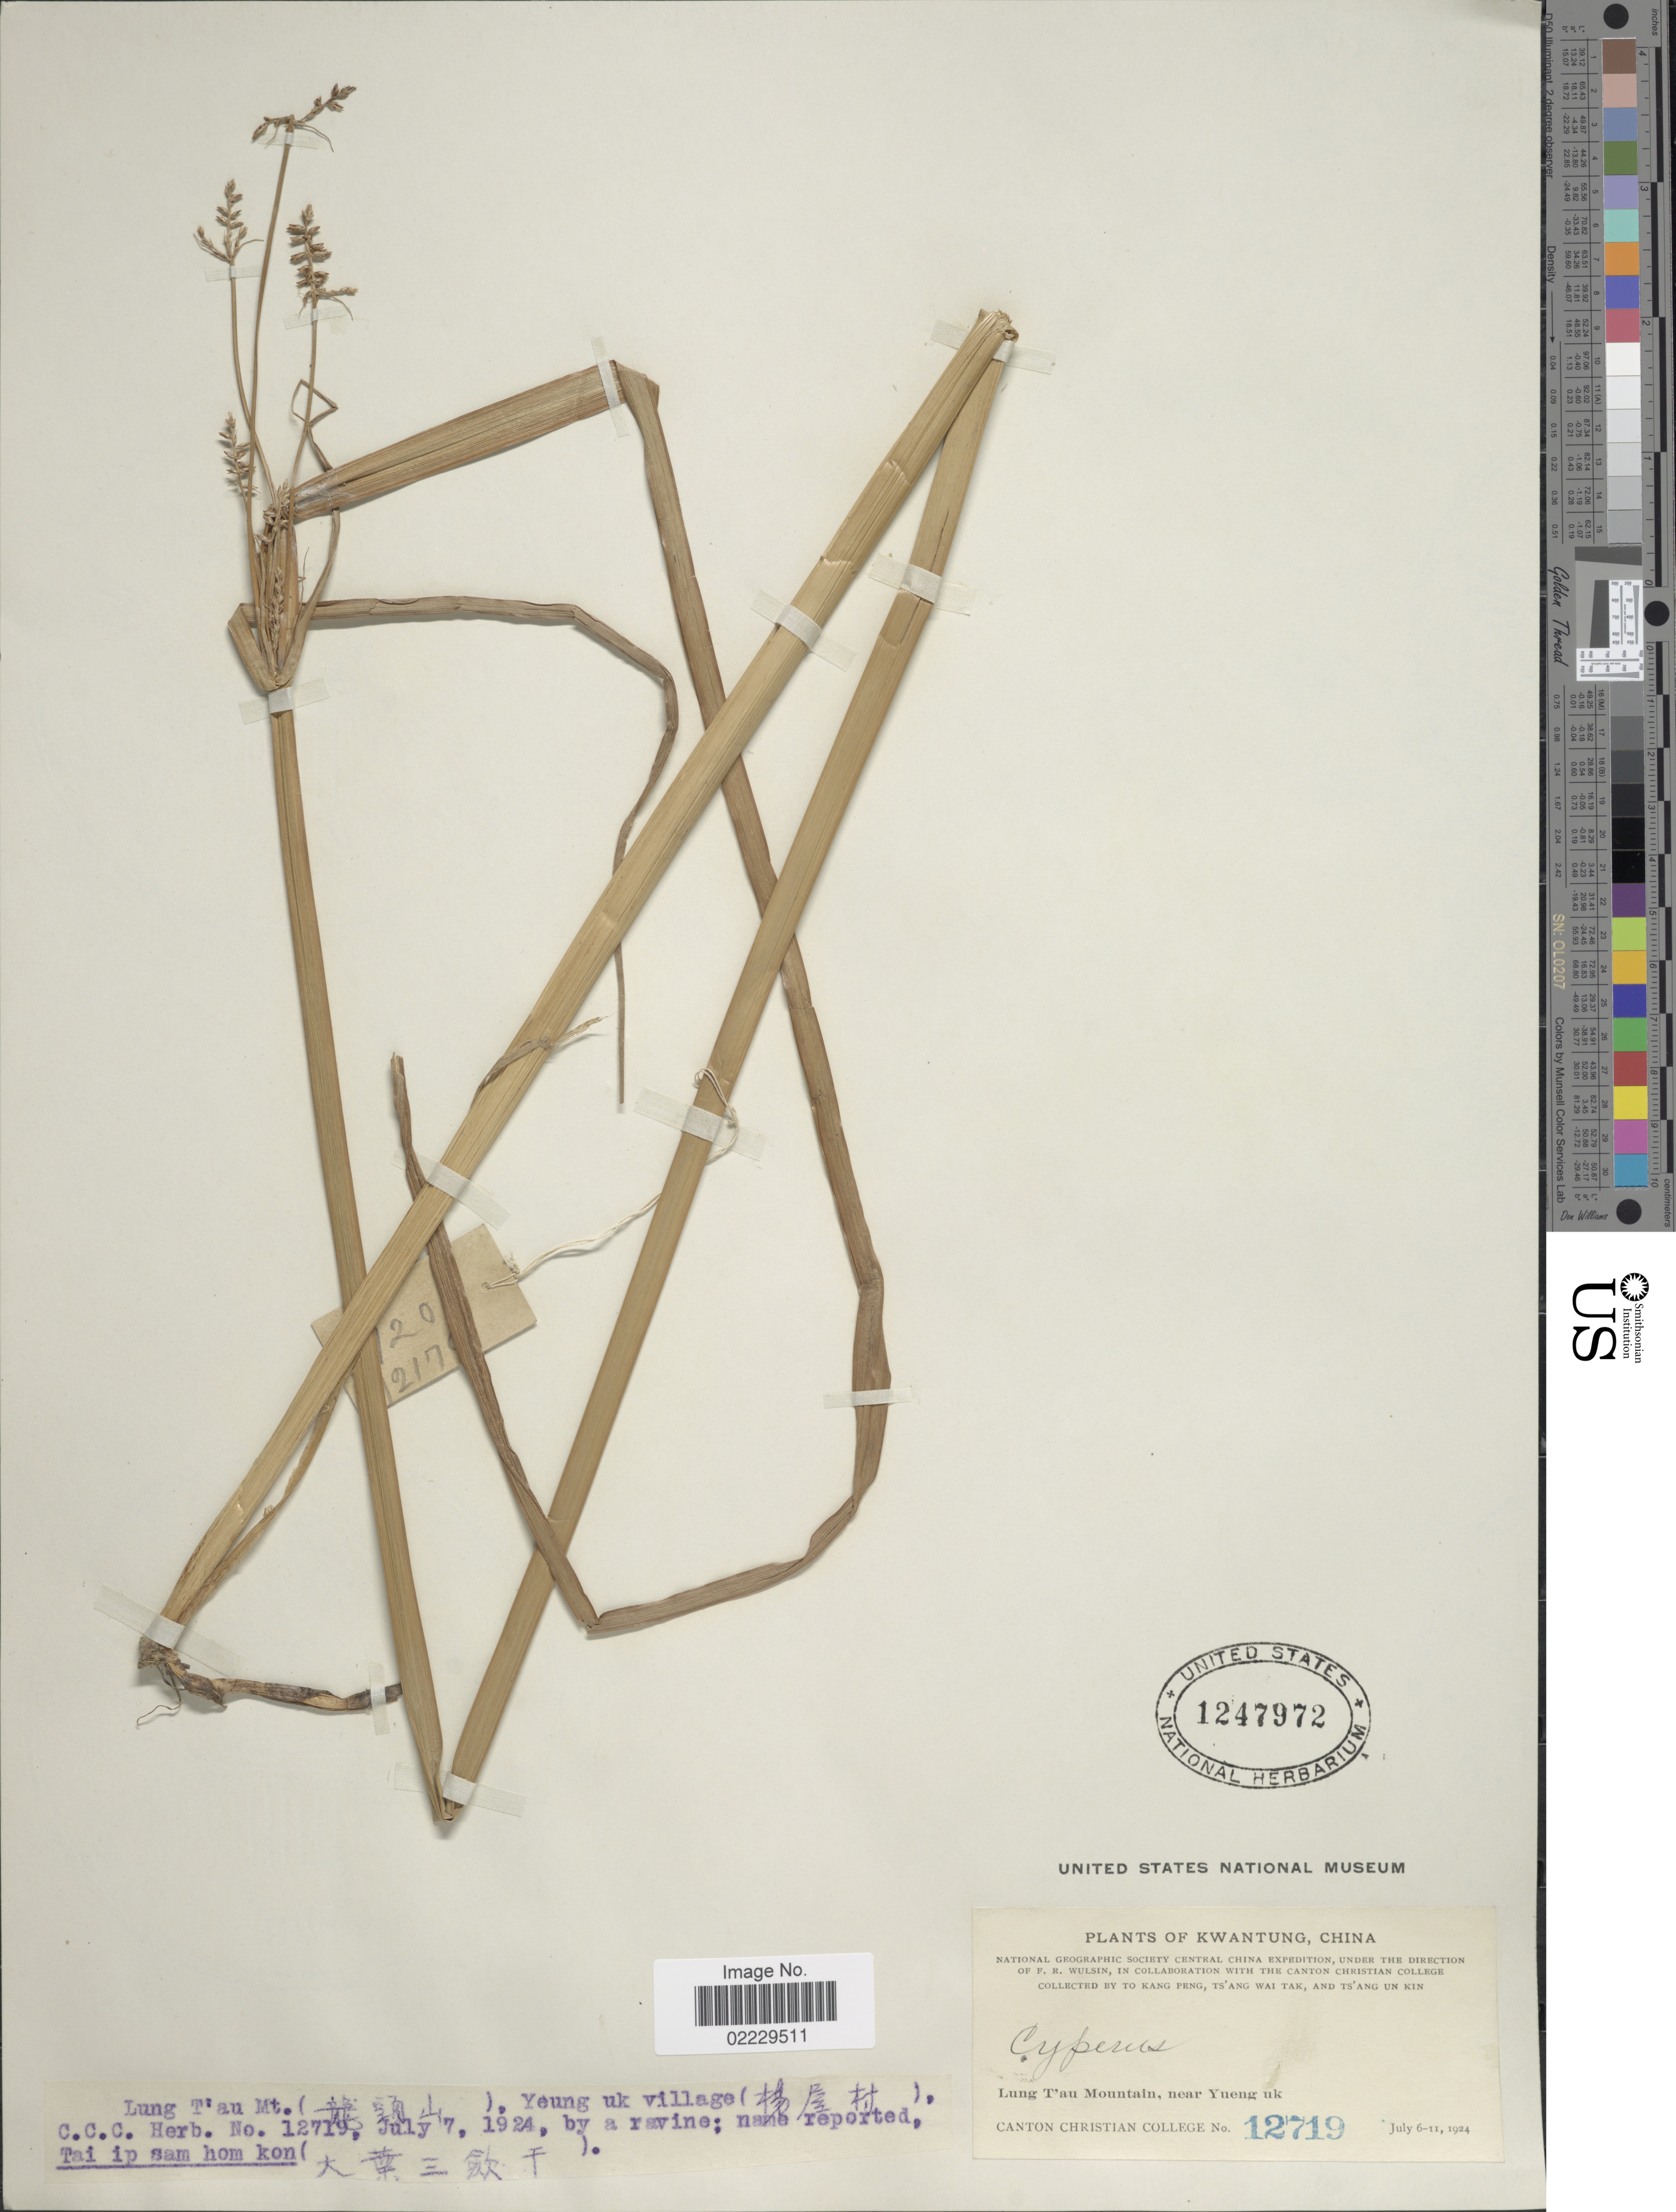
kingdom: Plantae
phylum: Tracheophyta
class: Liliopsida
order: Poales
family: Cyperaceae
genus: Cyperus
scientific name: Cyperus procerus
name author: Rottb.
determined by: Strong, Mark T., (BOT), Smithsonian Institution - National Museum of Natural History (UNITED STATES)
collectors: Canton Christian College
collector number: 12719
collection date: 1924-07-06/1924-07-11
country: China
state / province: Guangdong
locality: Kwantung, Lung T'au Mountain, near Yueng Uk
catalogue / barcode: US 1247972